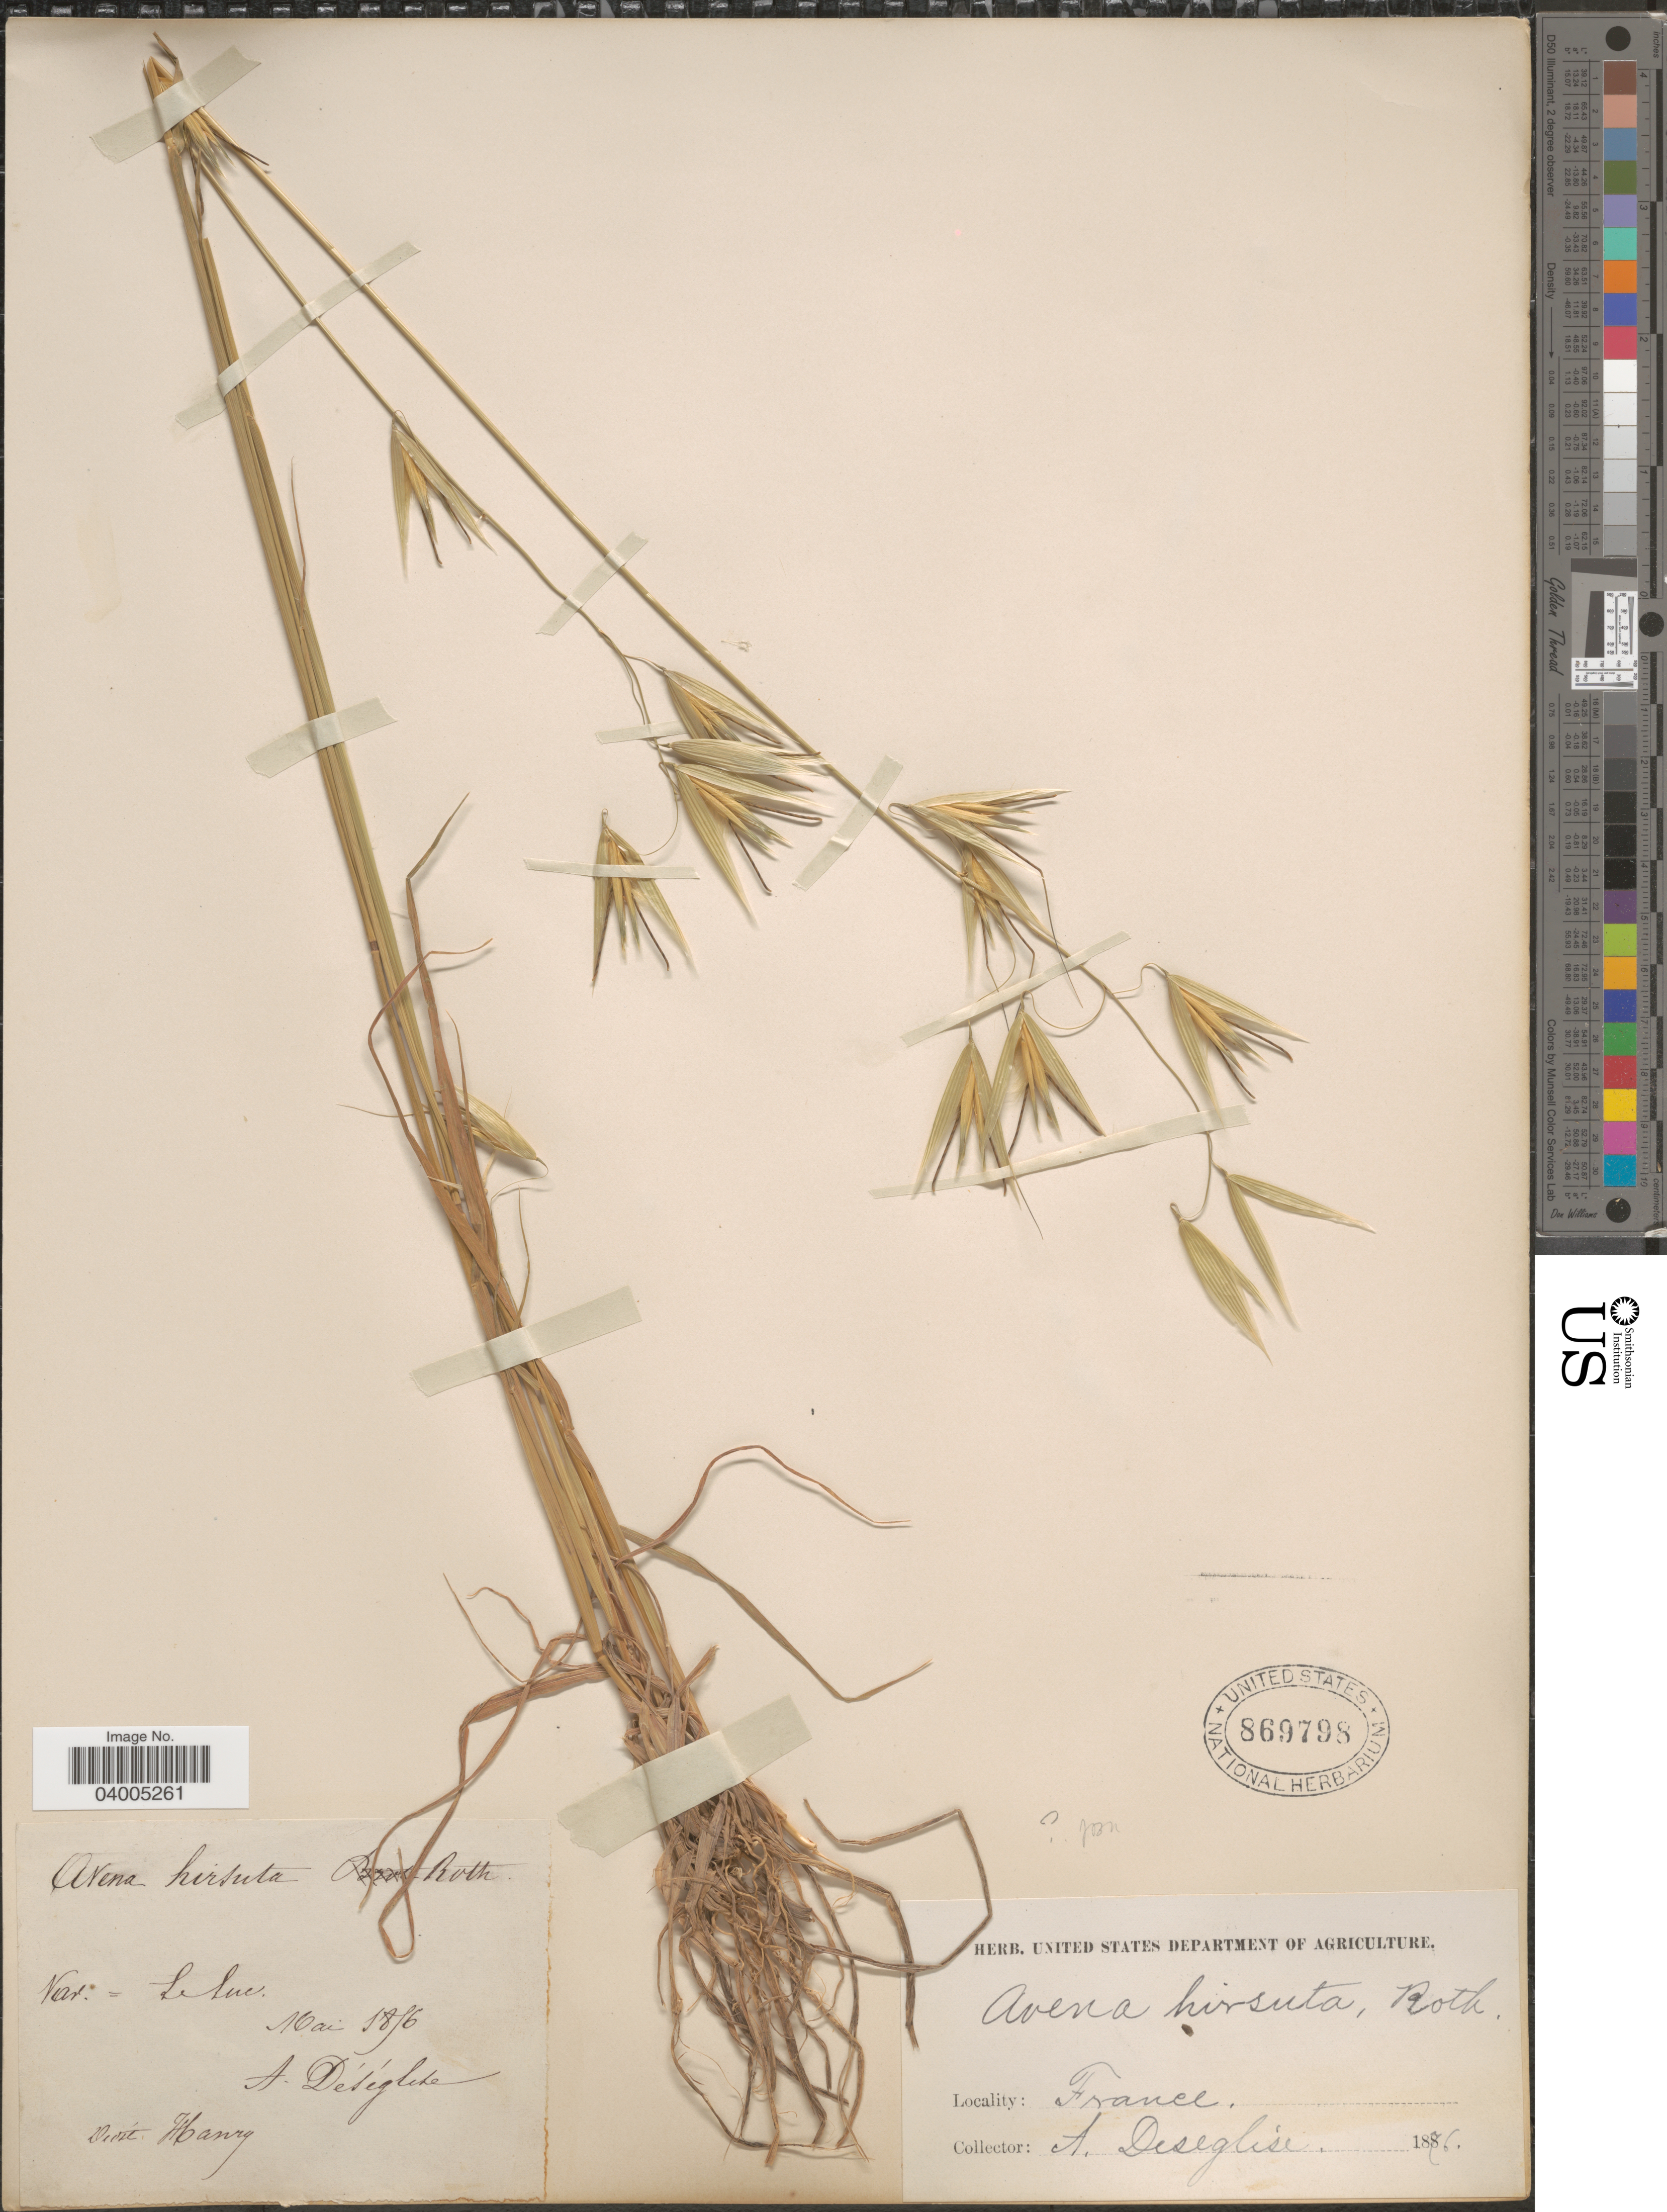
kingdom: Plantae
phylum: Tracheophyta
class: Liliopsida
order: Poales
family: Poaceae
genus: Avena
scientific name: Avena fatua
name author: L.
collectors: A. Deseglise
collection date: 1876-05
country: France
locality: Var. = Le Luc.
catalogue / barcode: US 869798